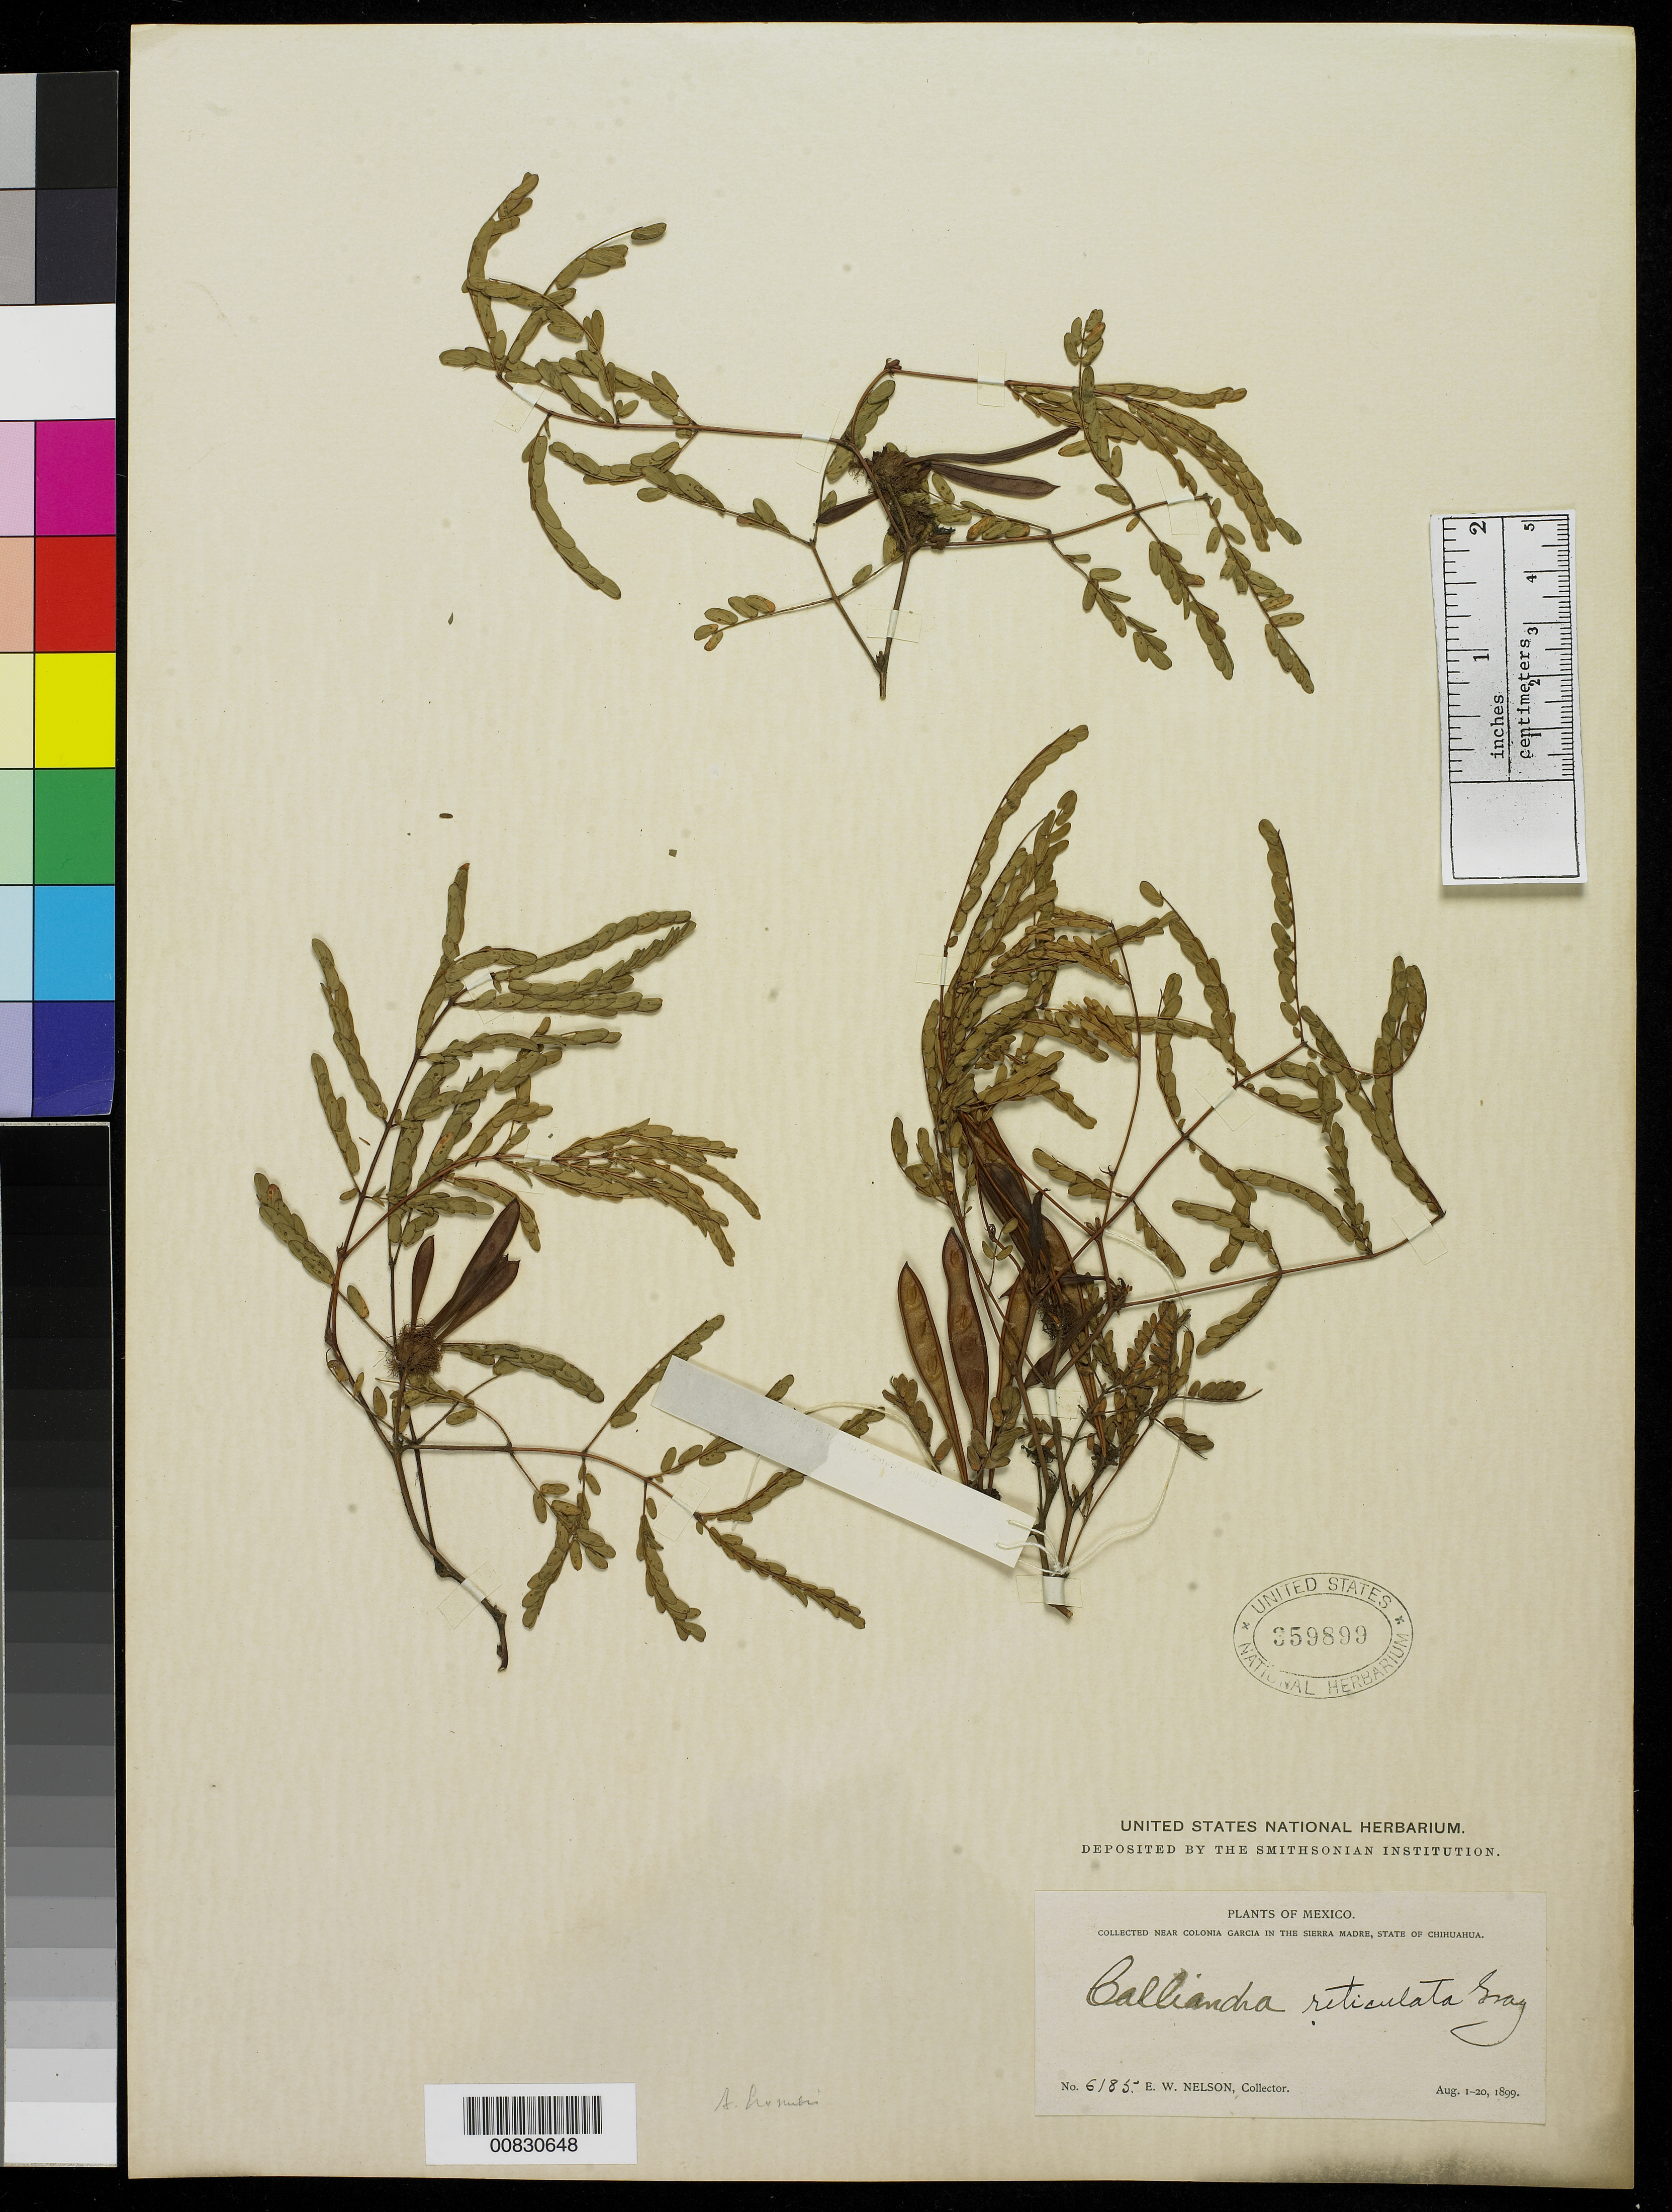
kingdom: Plantae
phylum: Tracheophyta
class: Magnoliopsida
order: Fabales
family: Fabaceae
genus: Calliandra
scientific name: Calliandra humilis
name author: Benth.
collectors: E. W. Nelson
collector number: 6185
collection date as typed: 01 Aug 1899 to 20 Aug 1899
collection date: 1899-08-01/1899-08-20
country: Mexico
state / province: Chihuahua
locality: Near Colonia García in the Sierra Madre, Chihuahua.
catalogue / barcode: US 359899